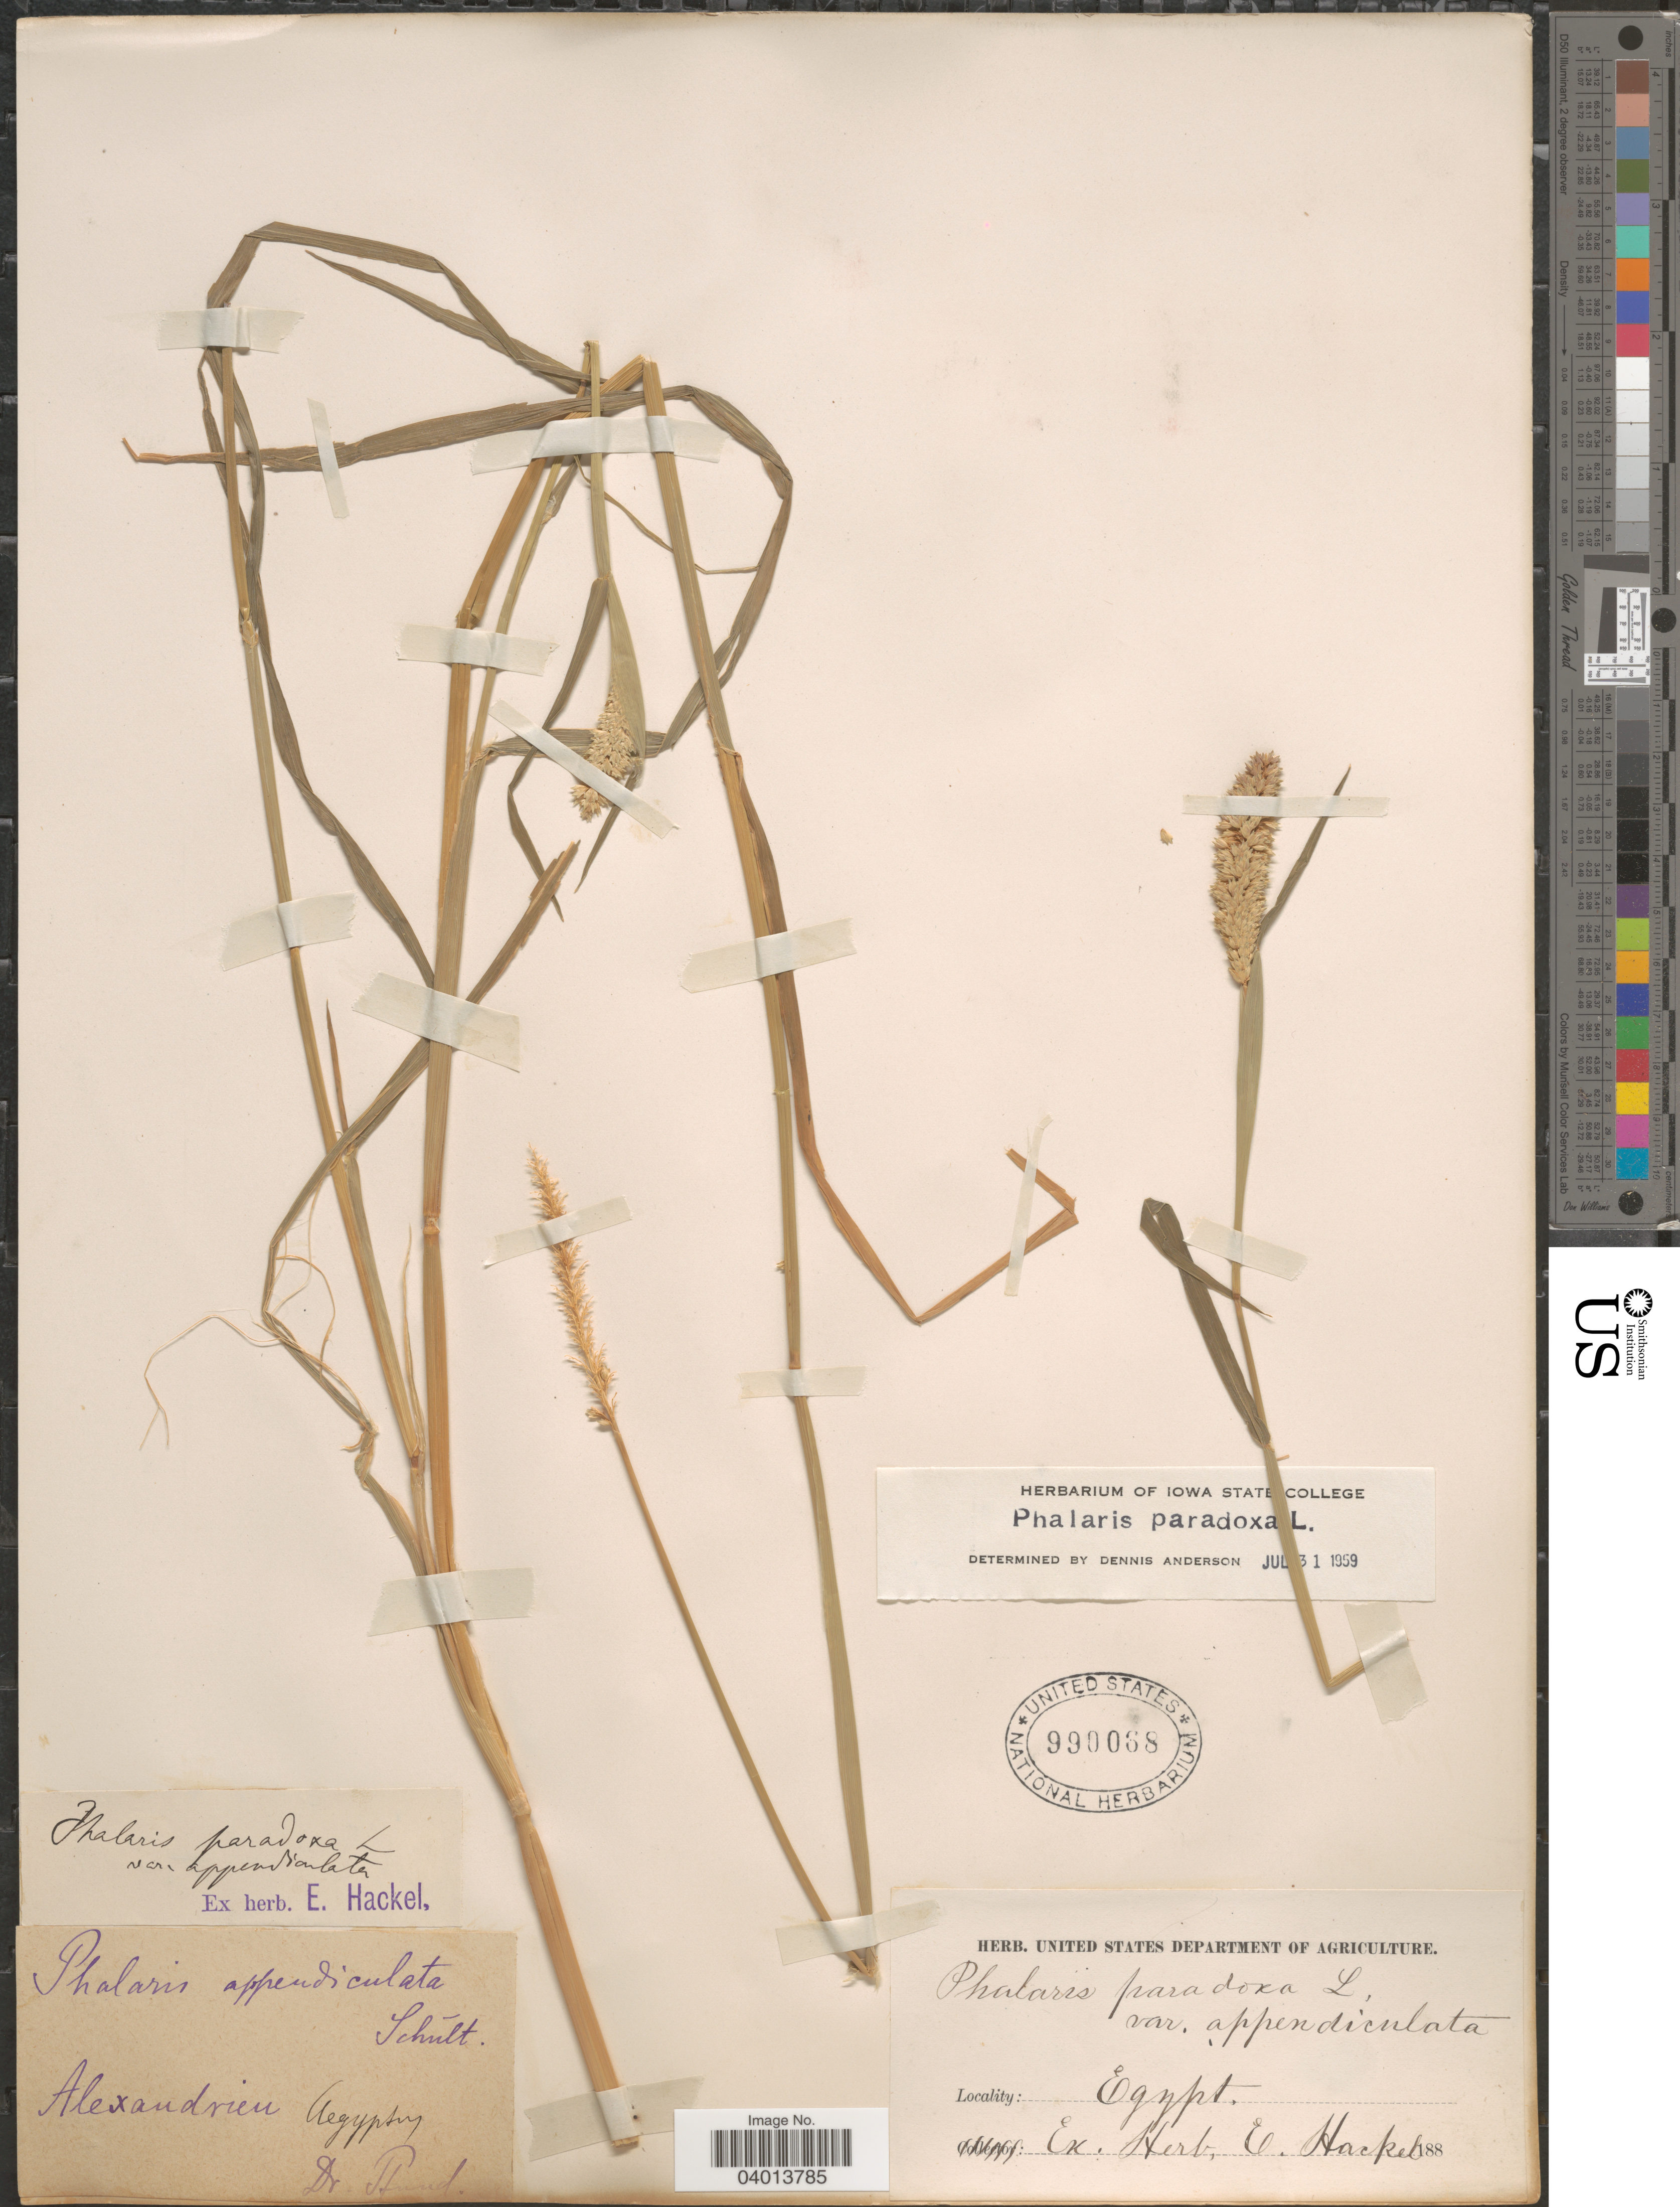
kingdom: Plantae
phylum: Tracheophyta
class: Liliopsida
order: Poales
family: Poaceae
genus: Phalaris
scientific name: Phalaris paradoxa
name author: L.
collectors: P. Lund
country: Egypt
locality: Alexandria.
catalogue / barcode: US 990068